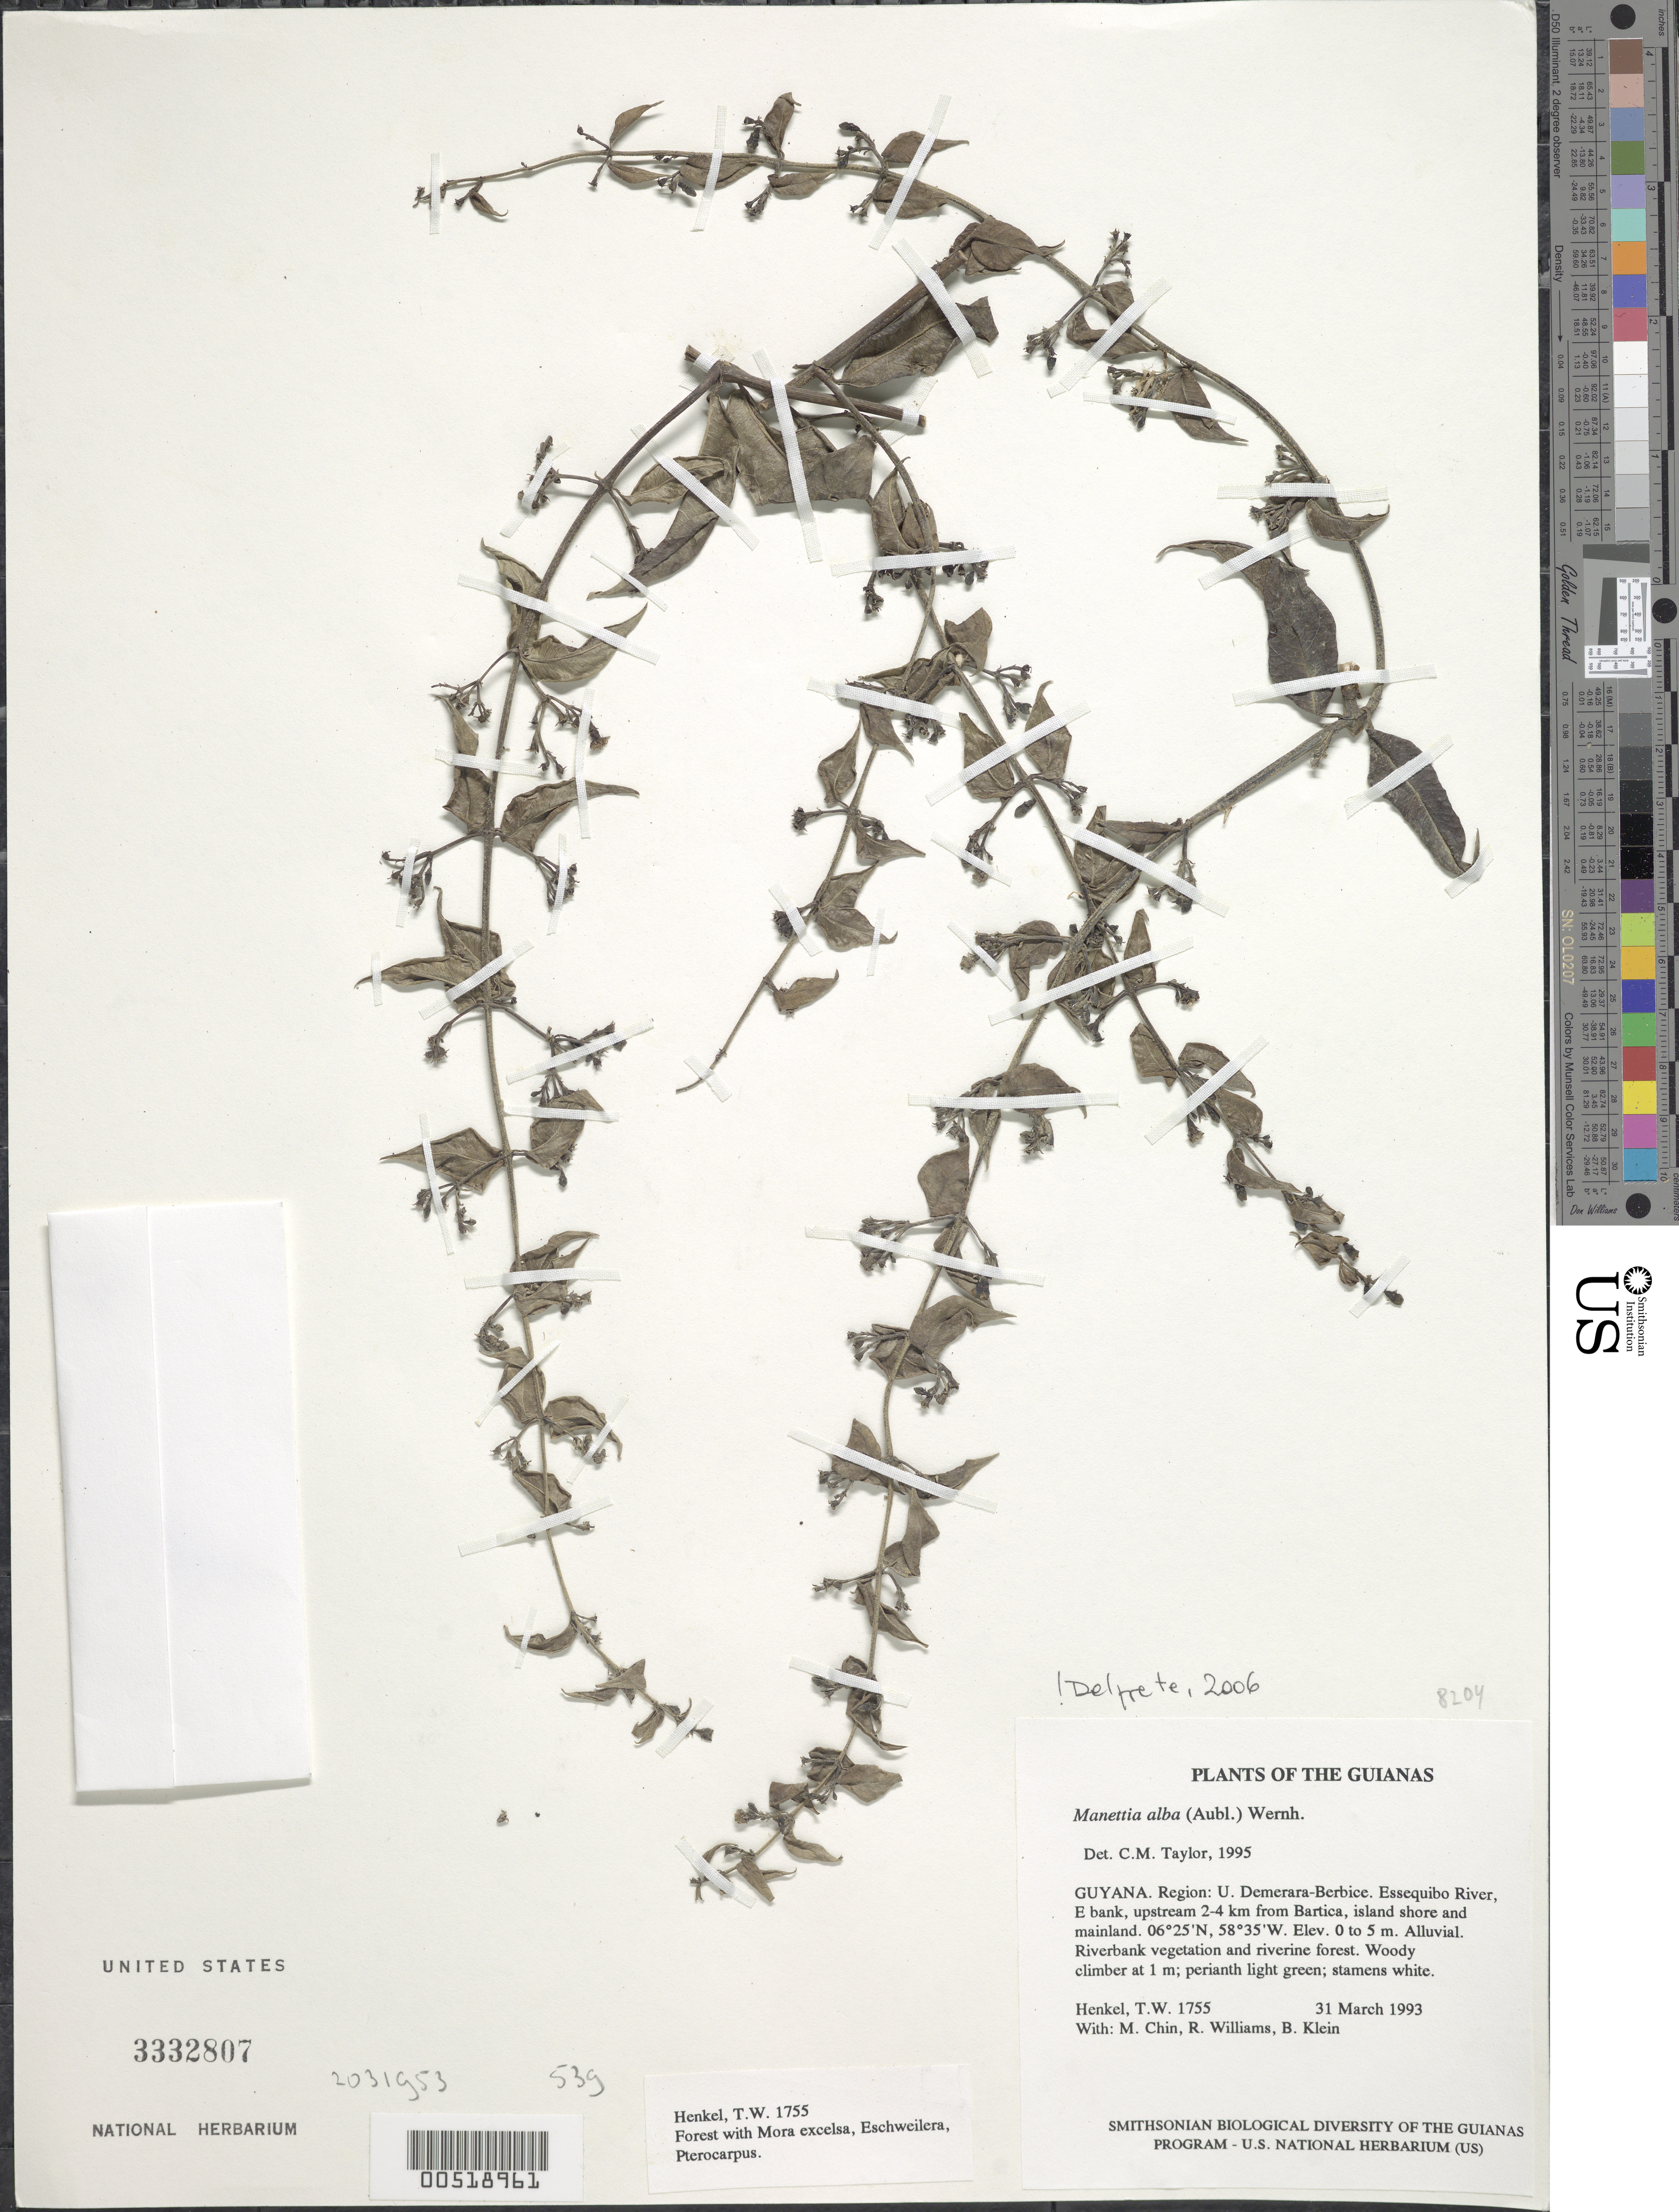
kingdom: Plantae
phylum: Tracheophyta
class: Magnoliopsida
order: Gentianales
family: Rubiaceae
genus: Manettia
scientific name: Manettia alba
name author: (Aubl.) Wernham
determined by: Delprete, P. G., Herb. de Guyane Cay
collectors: T. Henkel, M. Chin, R. Williams & B. Klein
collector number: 1755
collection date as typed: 31 March 1993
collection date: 1993-03-31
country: Guyana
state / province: U. Demerara-Berbice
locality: Essequibo River, E bank, upstream 2-4 km from Bartica, island shore and mainland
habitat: Alluvial. Riverbank vegetation and riverine forest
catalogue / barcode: US 3332807